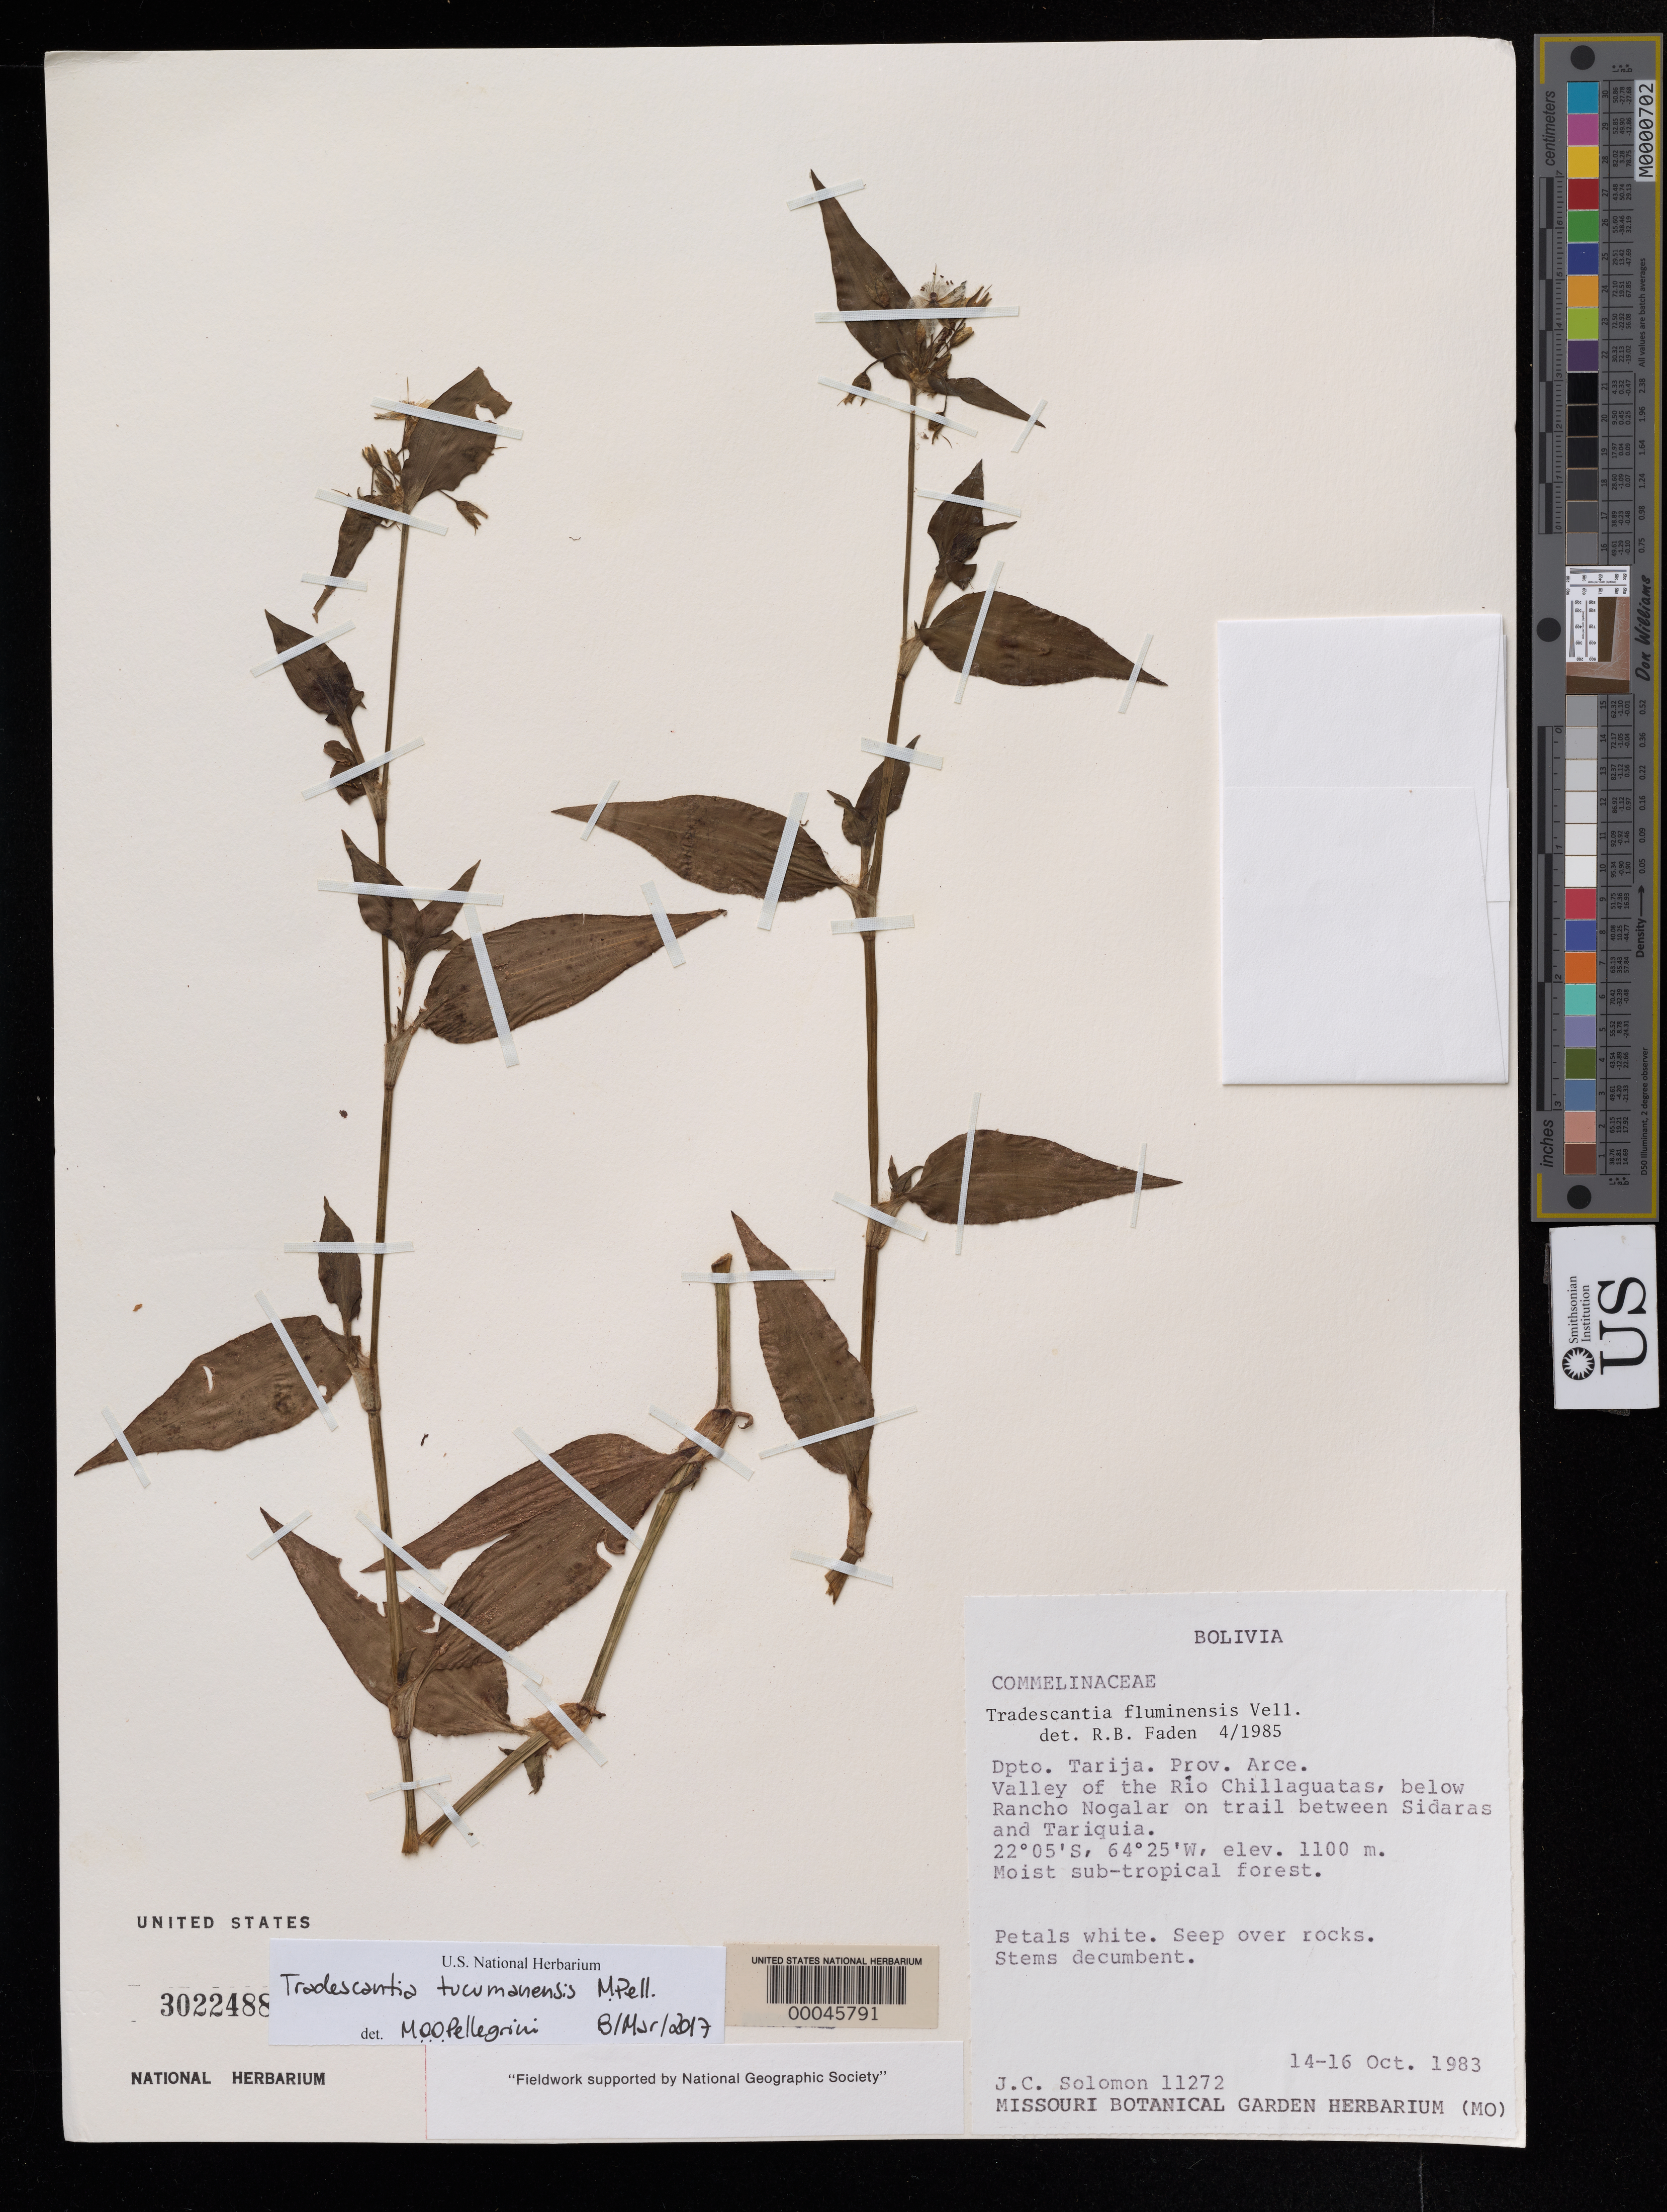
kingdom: Plantae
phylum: Tracheophyta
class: Liliopsida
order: Commelinales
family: Commelinaceae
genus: Tradescantia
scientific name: Tradescantia fluminensis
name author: Vell.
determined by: Faden, Robert B., (US), Smithsonian Institution - National Museum of Natural History (UNITED STATES)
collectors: J. C. Solomon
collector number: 11272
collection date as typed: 14 Oct 1983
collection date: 1983-10-14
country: Bolivia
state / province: Tarija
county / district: Arce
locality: Valley of the Rio Chillaguatas, below Rancho Nogalar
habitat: Moist subtropical forest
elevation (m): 1100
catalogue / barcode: US 3022488